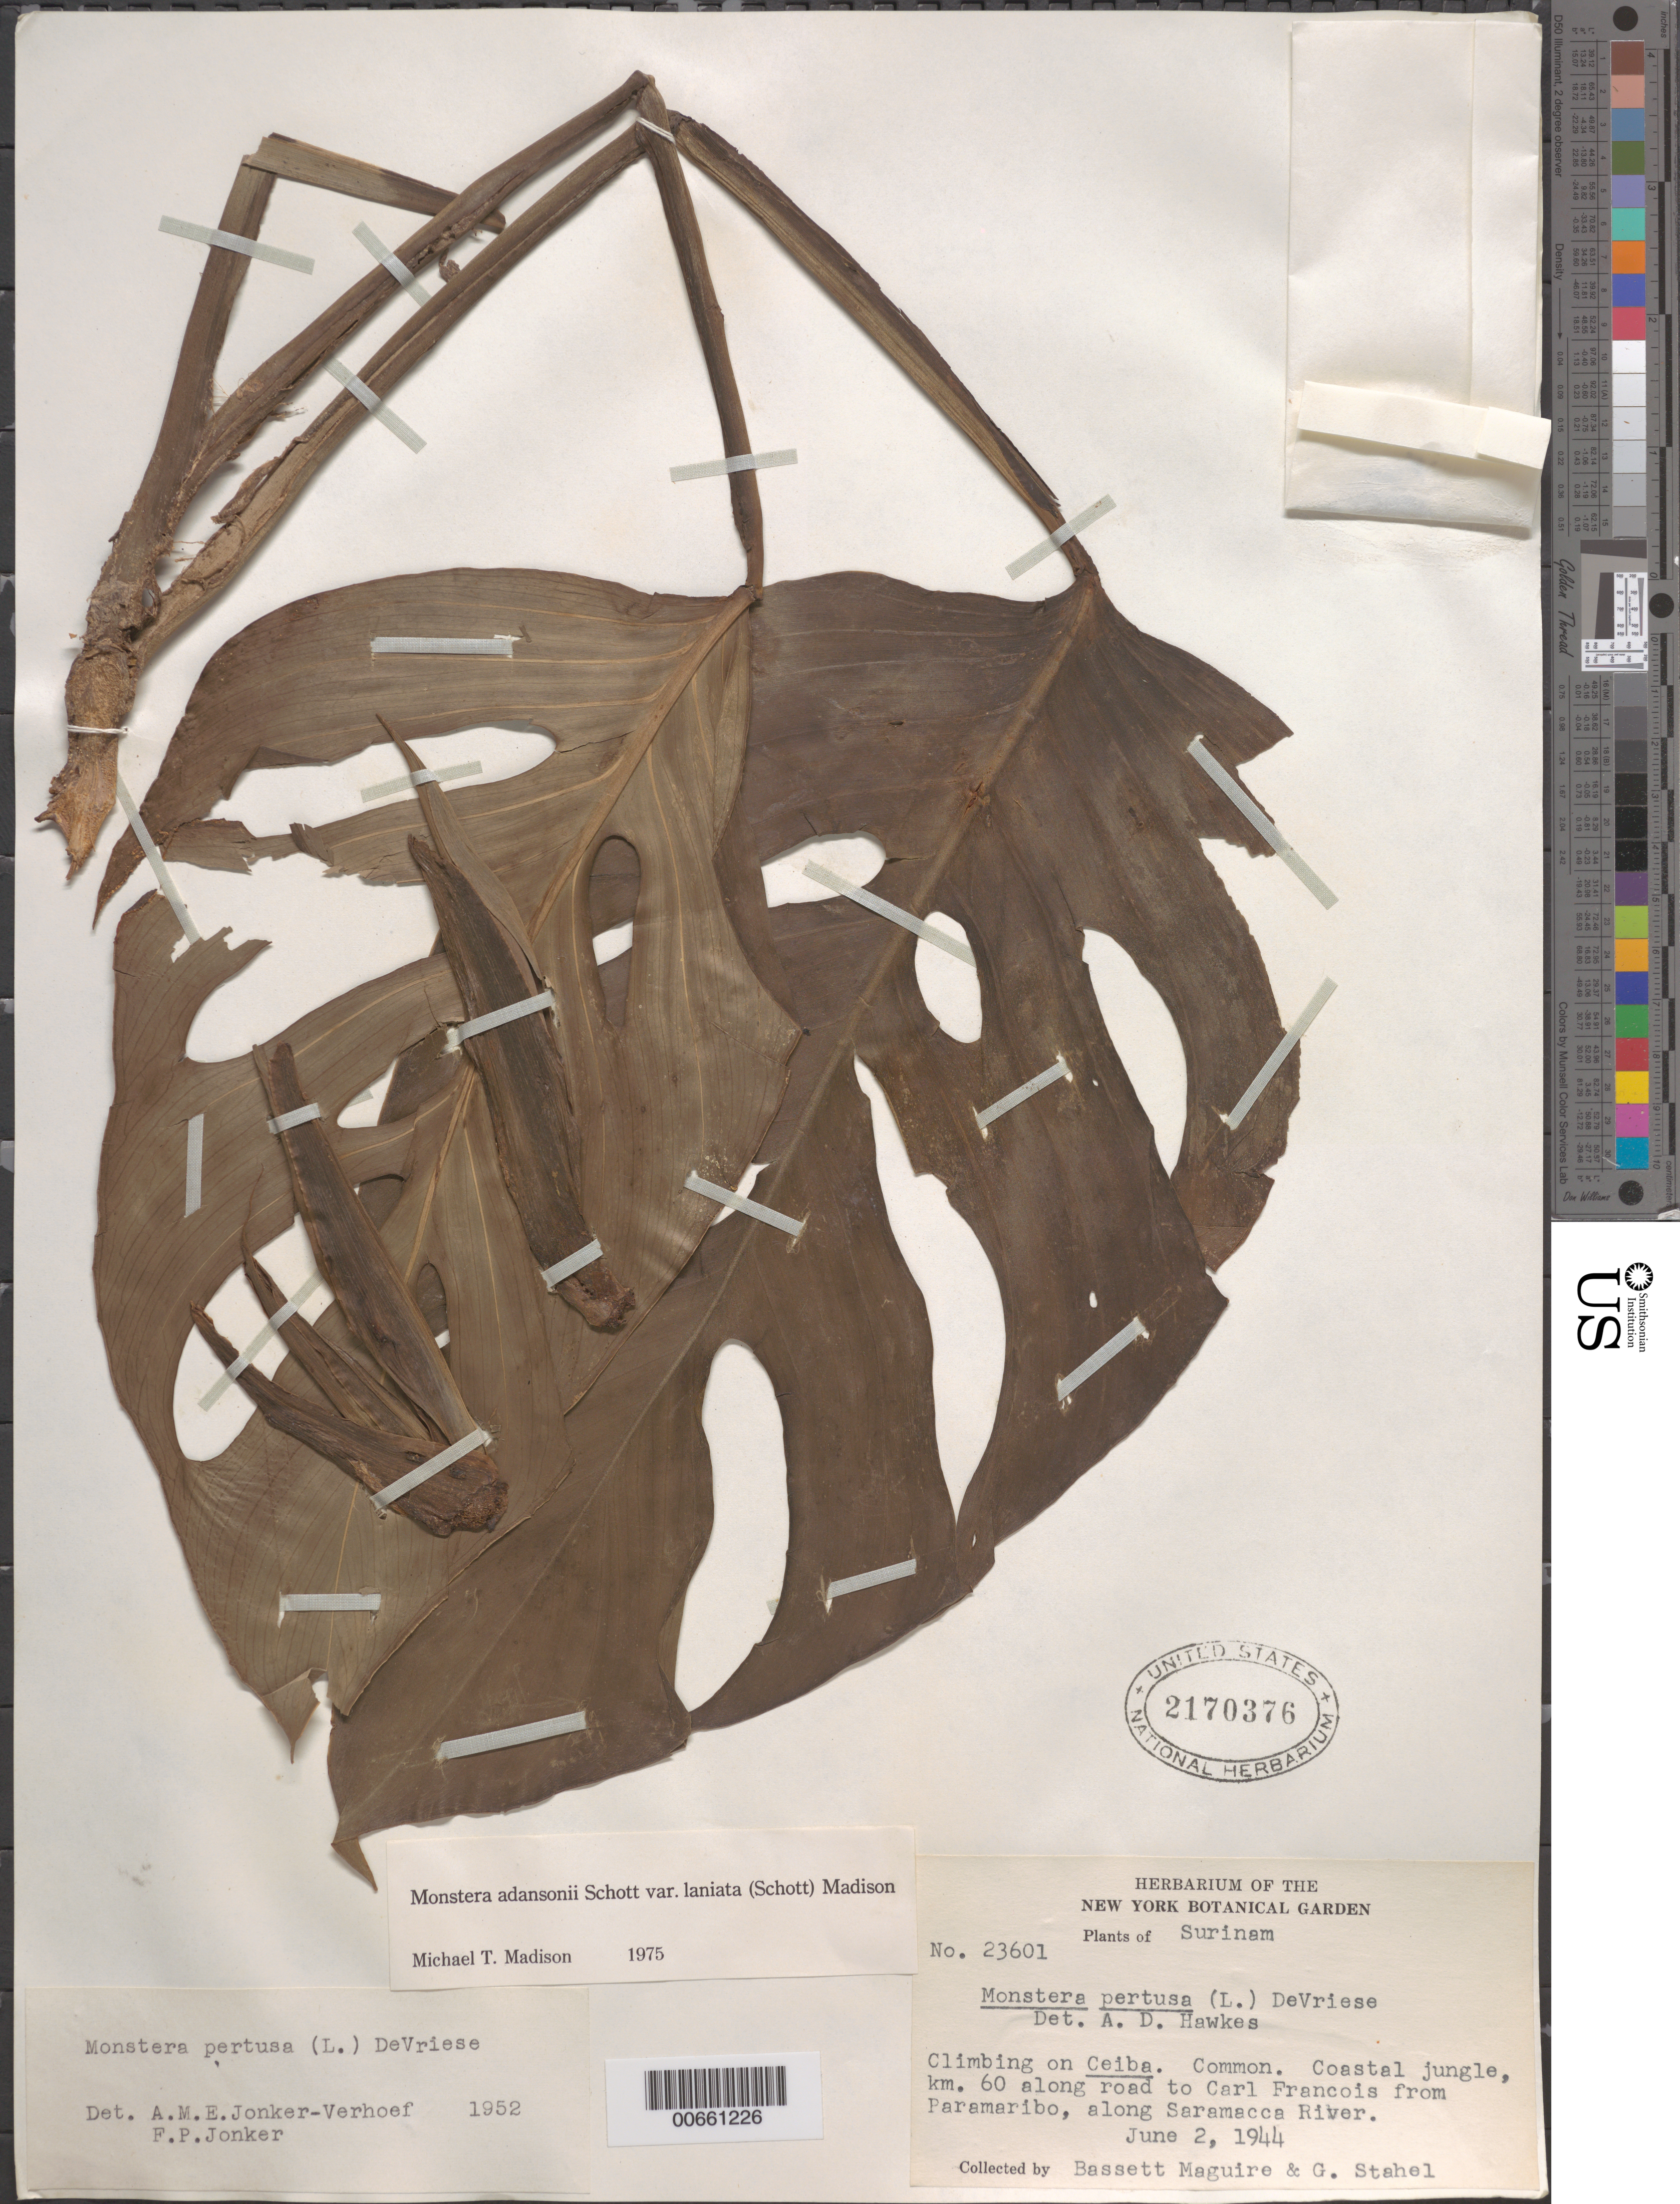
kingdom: Plantae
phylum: Tracheophyta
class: Liliopsida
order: Alismatales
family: Araceae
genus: Monstera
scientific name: Monstera adansonii var. laniata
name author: Schott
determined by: Madison, Michael T.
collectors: B. Maguire & G. Stahel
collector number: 23601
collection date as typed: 2-Jun-44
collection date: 1944-06-02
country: Suriname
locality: Paramaribo, km 60, on road to Carl Francois, along Saramacca River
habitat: Coastal jungle; climbing on Ceiba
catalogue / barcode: US 2170376